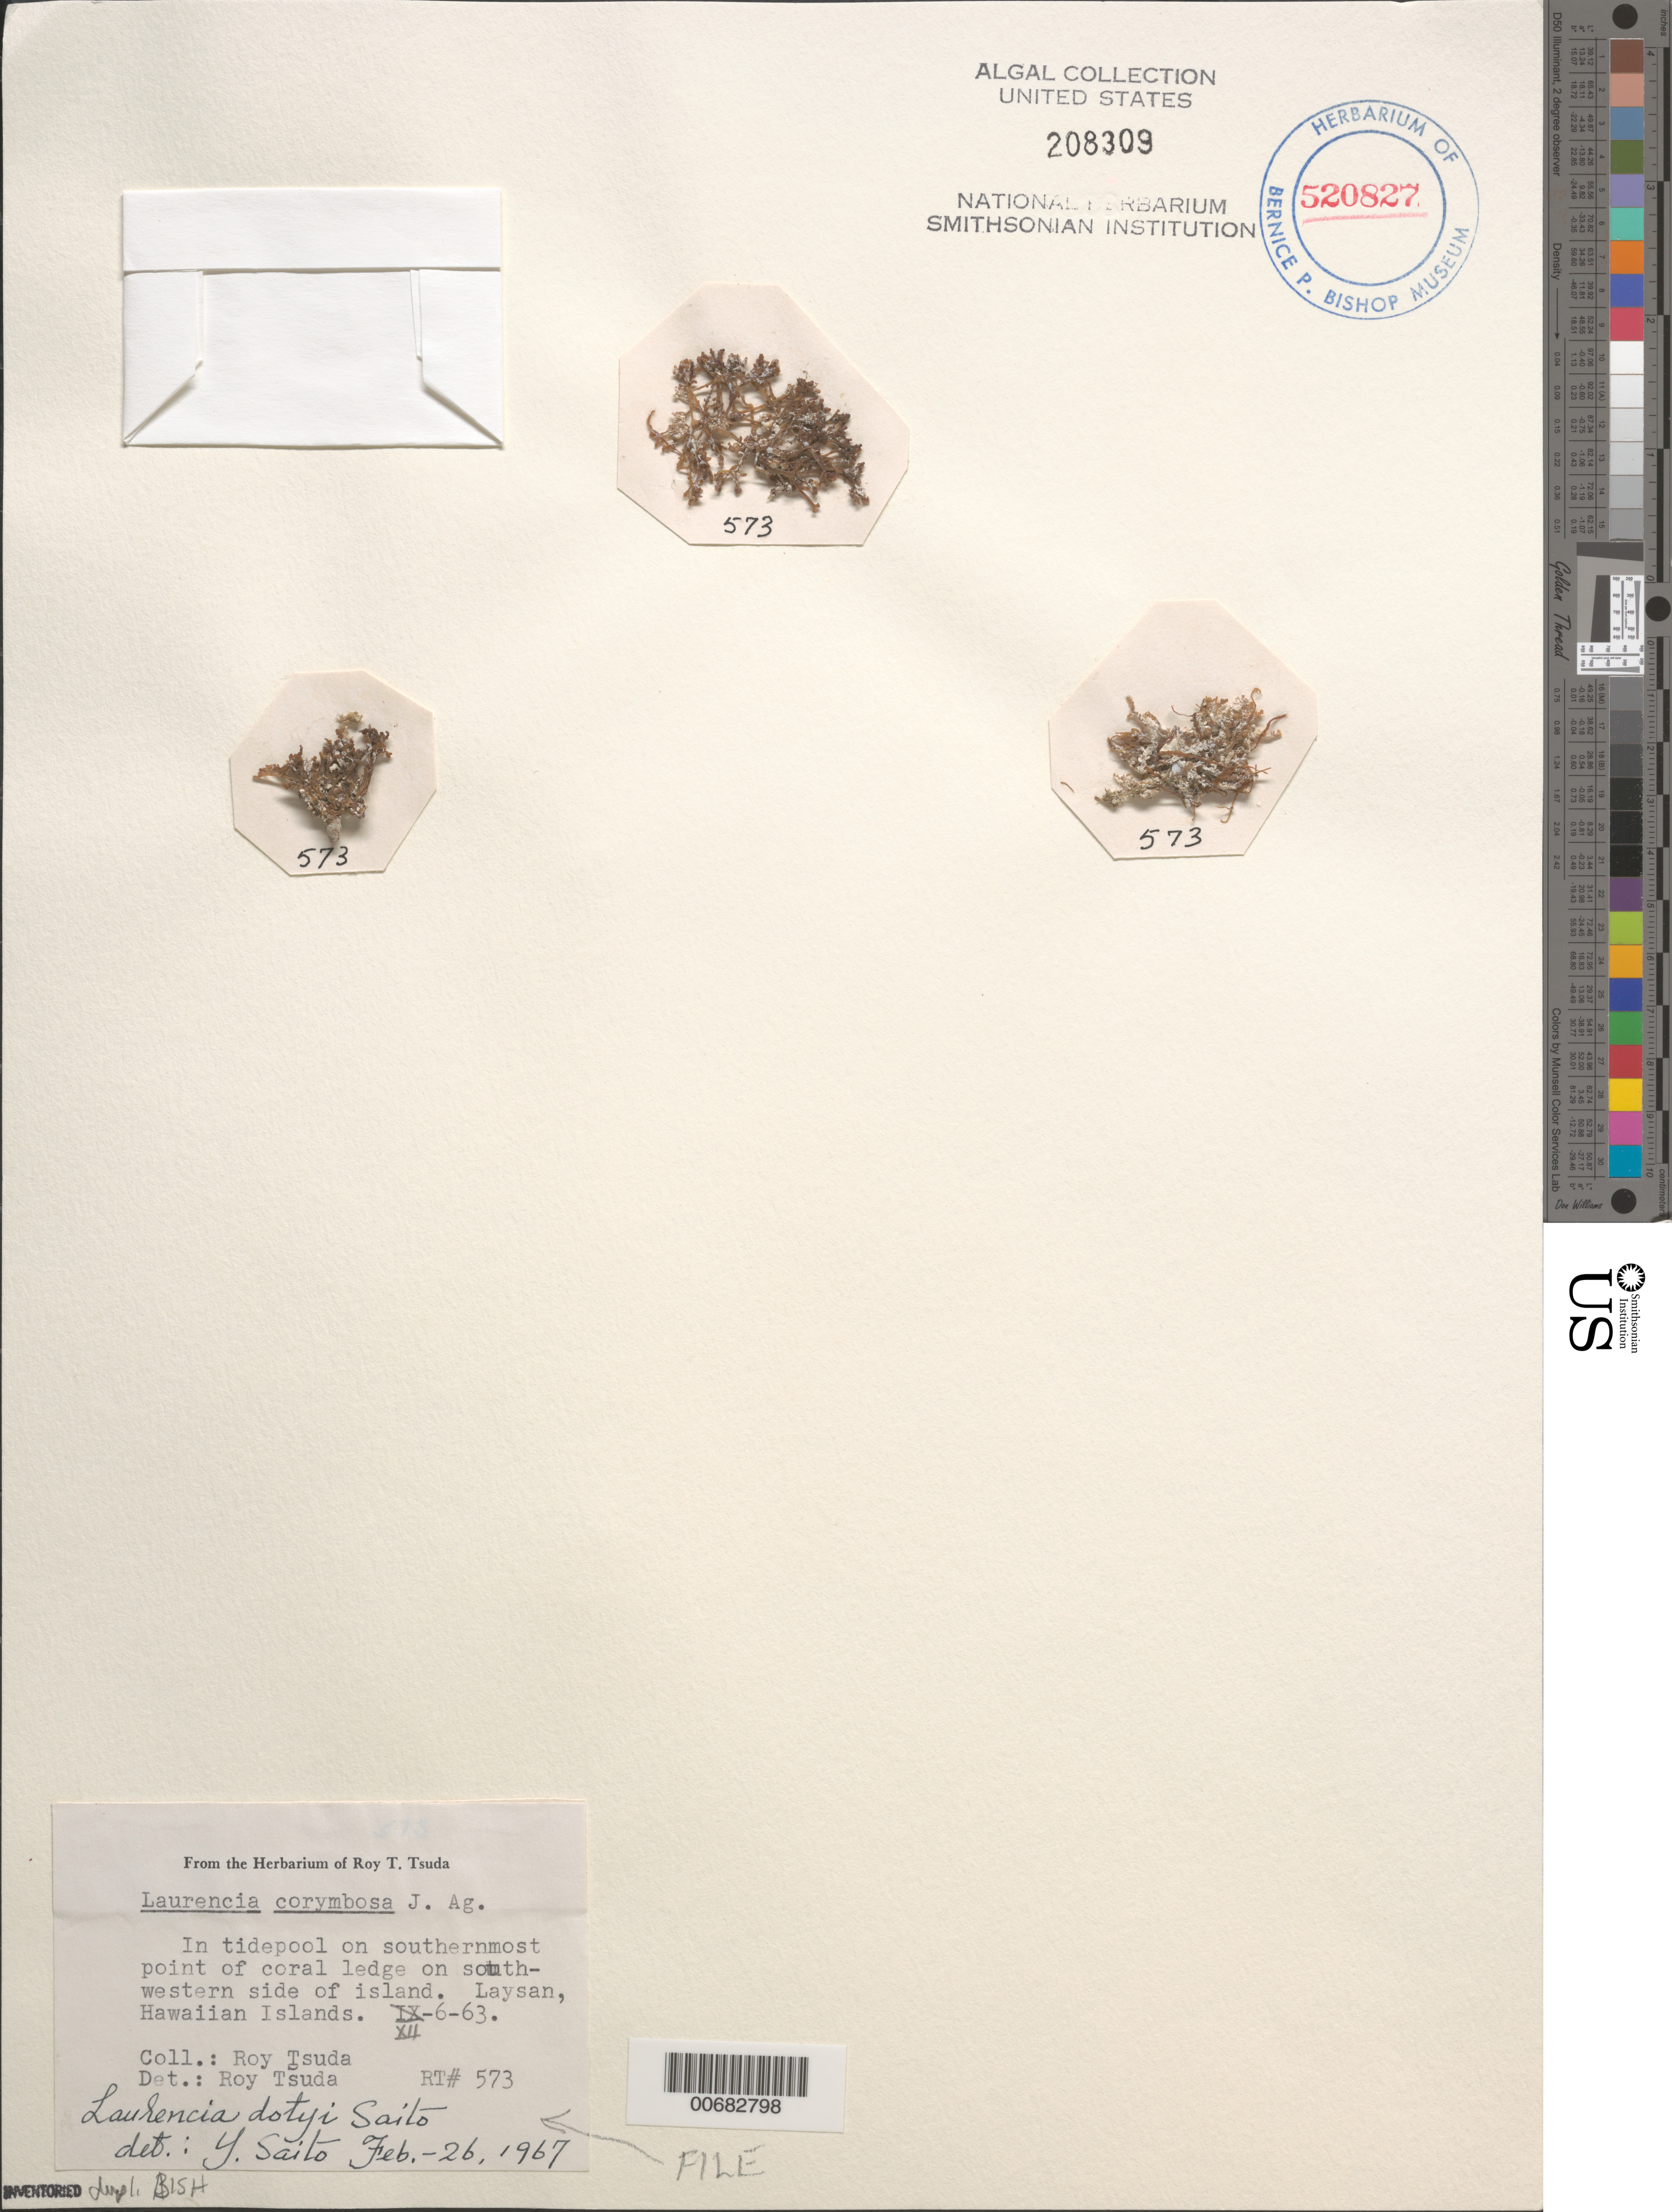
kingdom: Plantae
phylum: Rhodophyta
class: Florideophyceae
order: Ceramiales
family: Rhodomelaceae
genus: Chondrophycus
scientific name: Chondrophycus dotyi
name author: (Saito) K.W. Nam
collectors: R. Tsuda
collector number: RT 573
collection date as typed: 06 Dec 1963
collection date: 1963-12-06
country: United States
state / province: Hawaii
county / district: Honolulu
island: Laysan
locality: Southwestern side of island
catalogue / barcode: US 208309